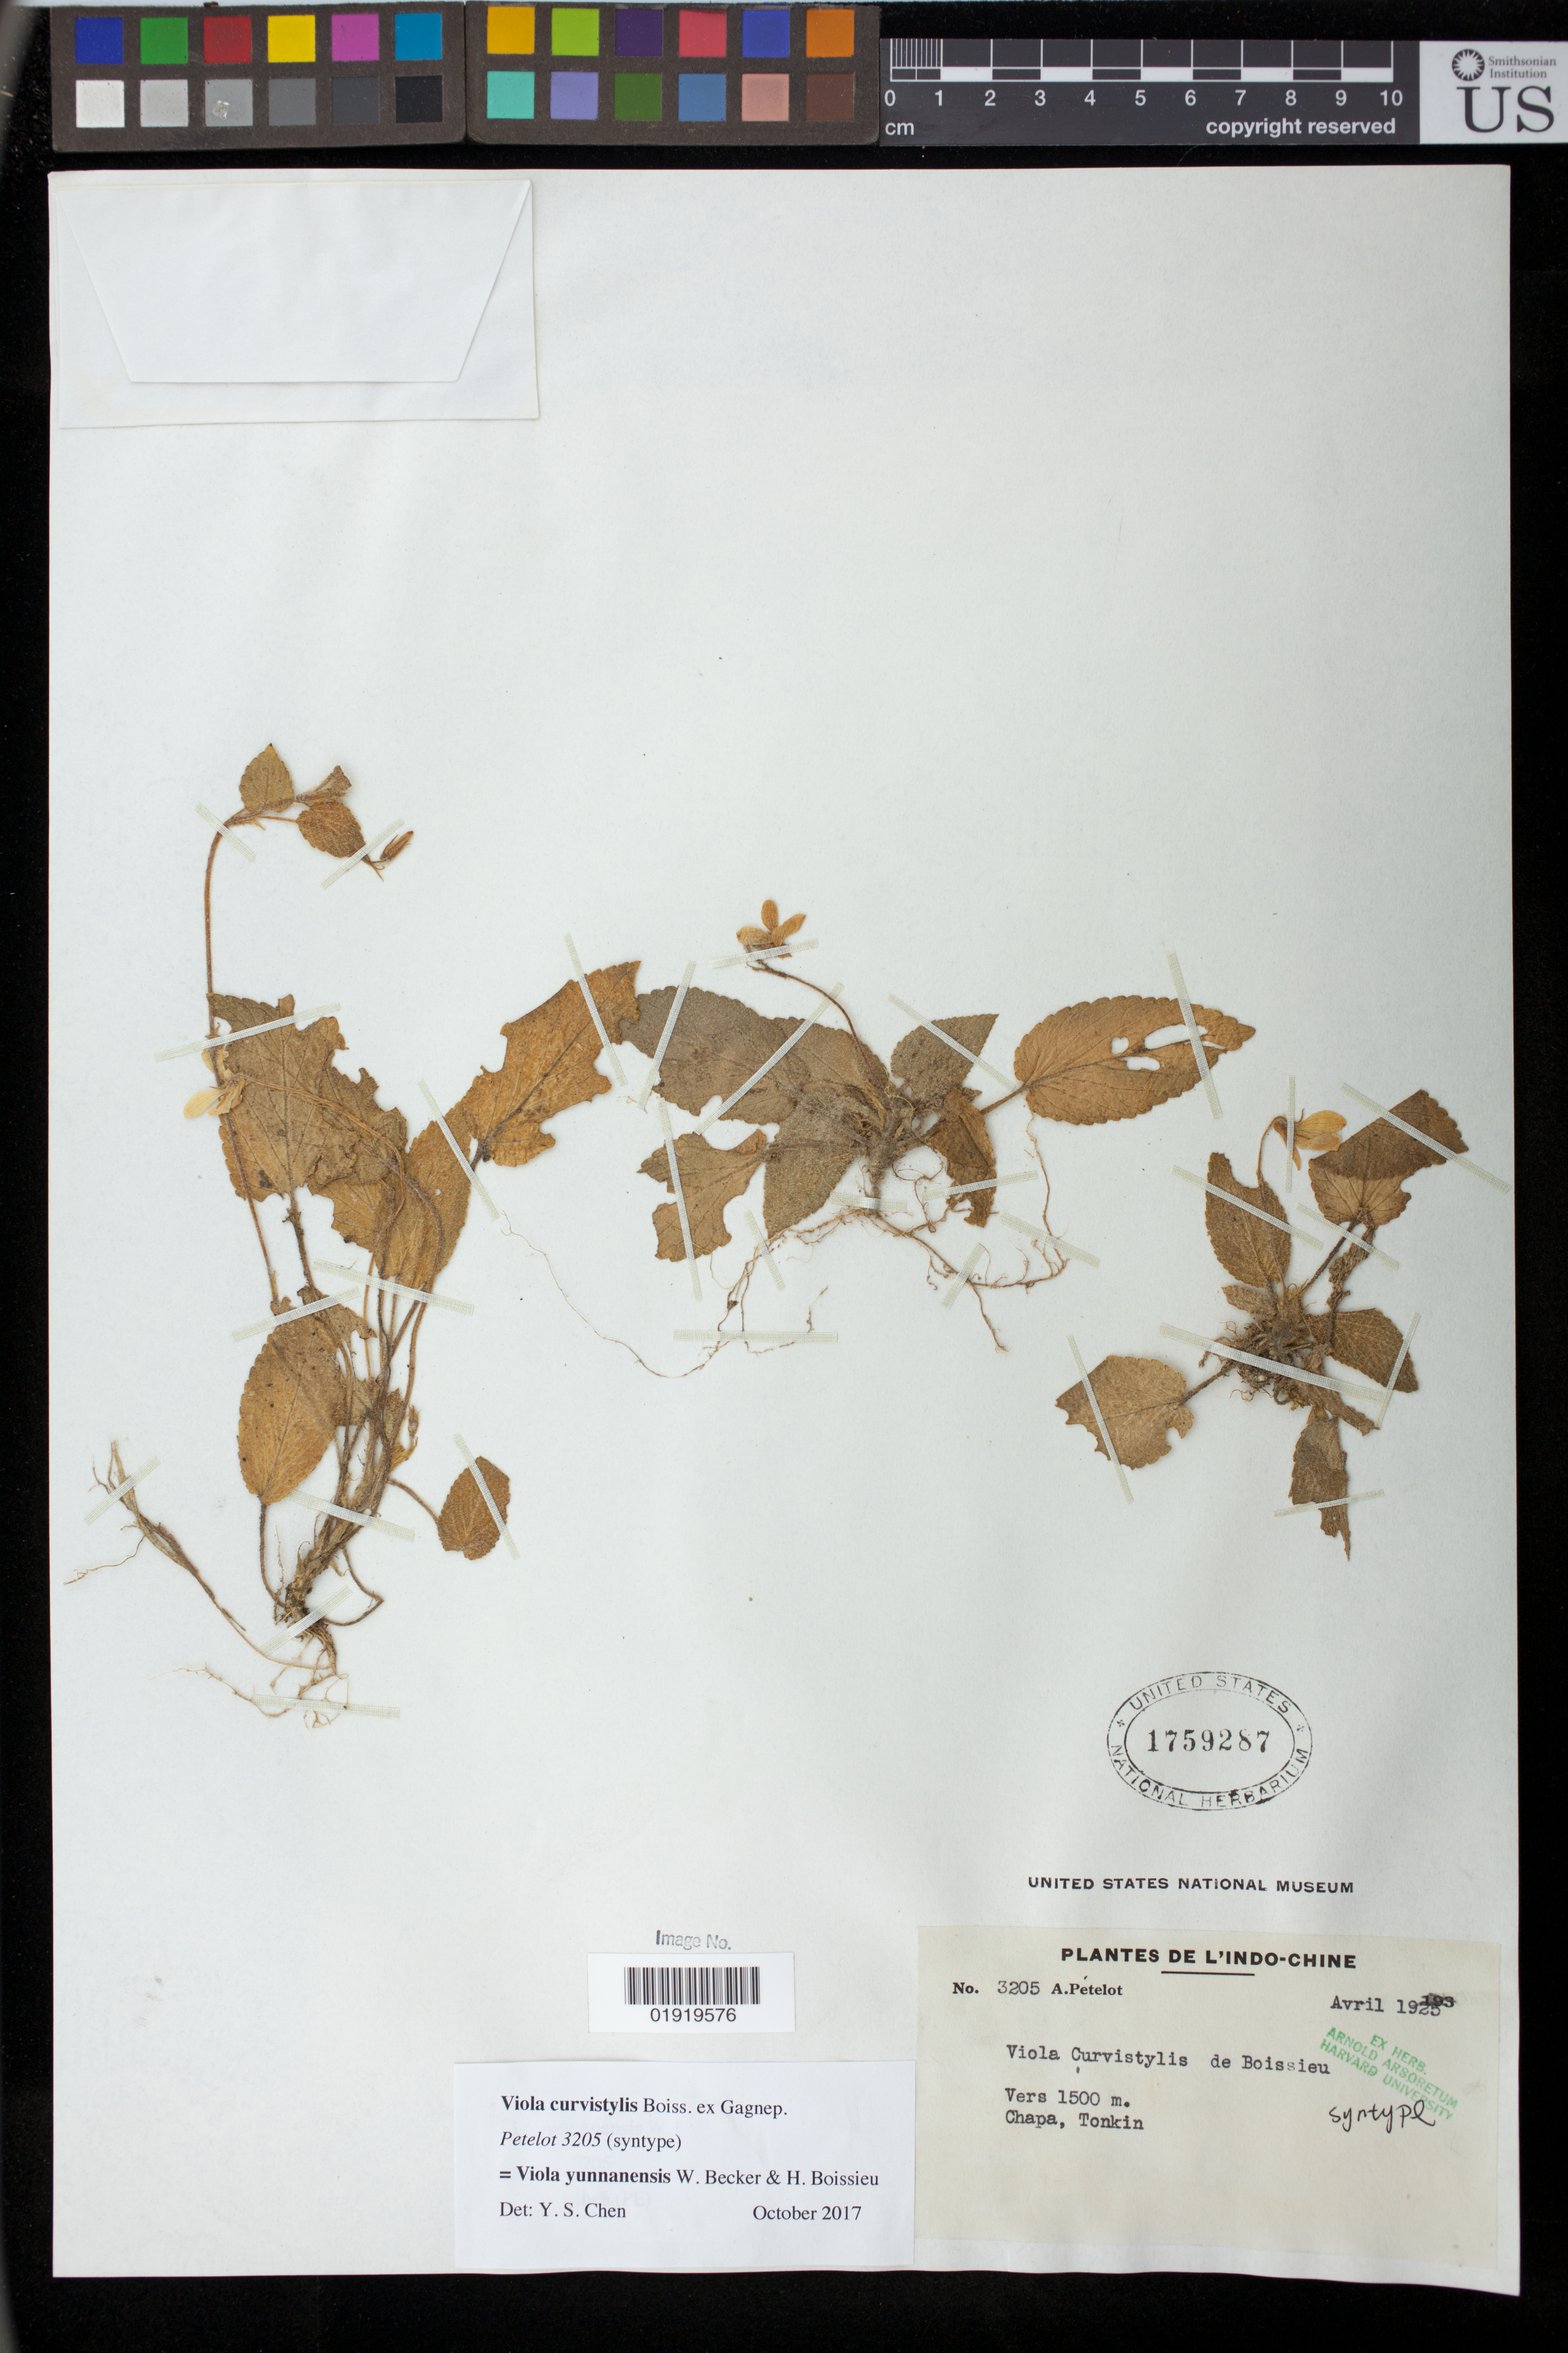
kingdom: Plantae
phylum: Tracheophyta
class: Magnoliopsida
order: Malpighiales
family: Violaceae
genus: Viola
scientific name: Viola curvistylis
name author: Boiss. ex Gagnep.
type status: Possible Type; Syntype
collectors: A. Petelot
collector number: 3205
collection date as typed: Apr 1925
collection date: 1925-04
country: Vietnam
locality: Tonkin, Chapa.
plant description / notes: Another US duplicate of this collection is annotated as Viola lecomteana Beck. Possible a type of both names?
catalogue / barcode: US 1759287